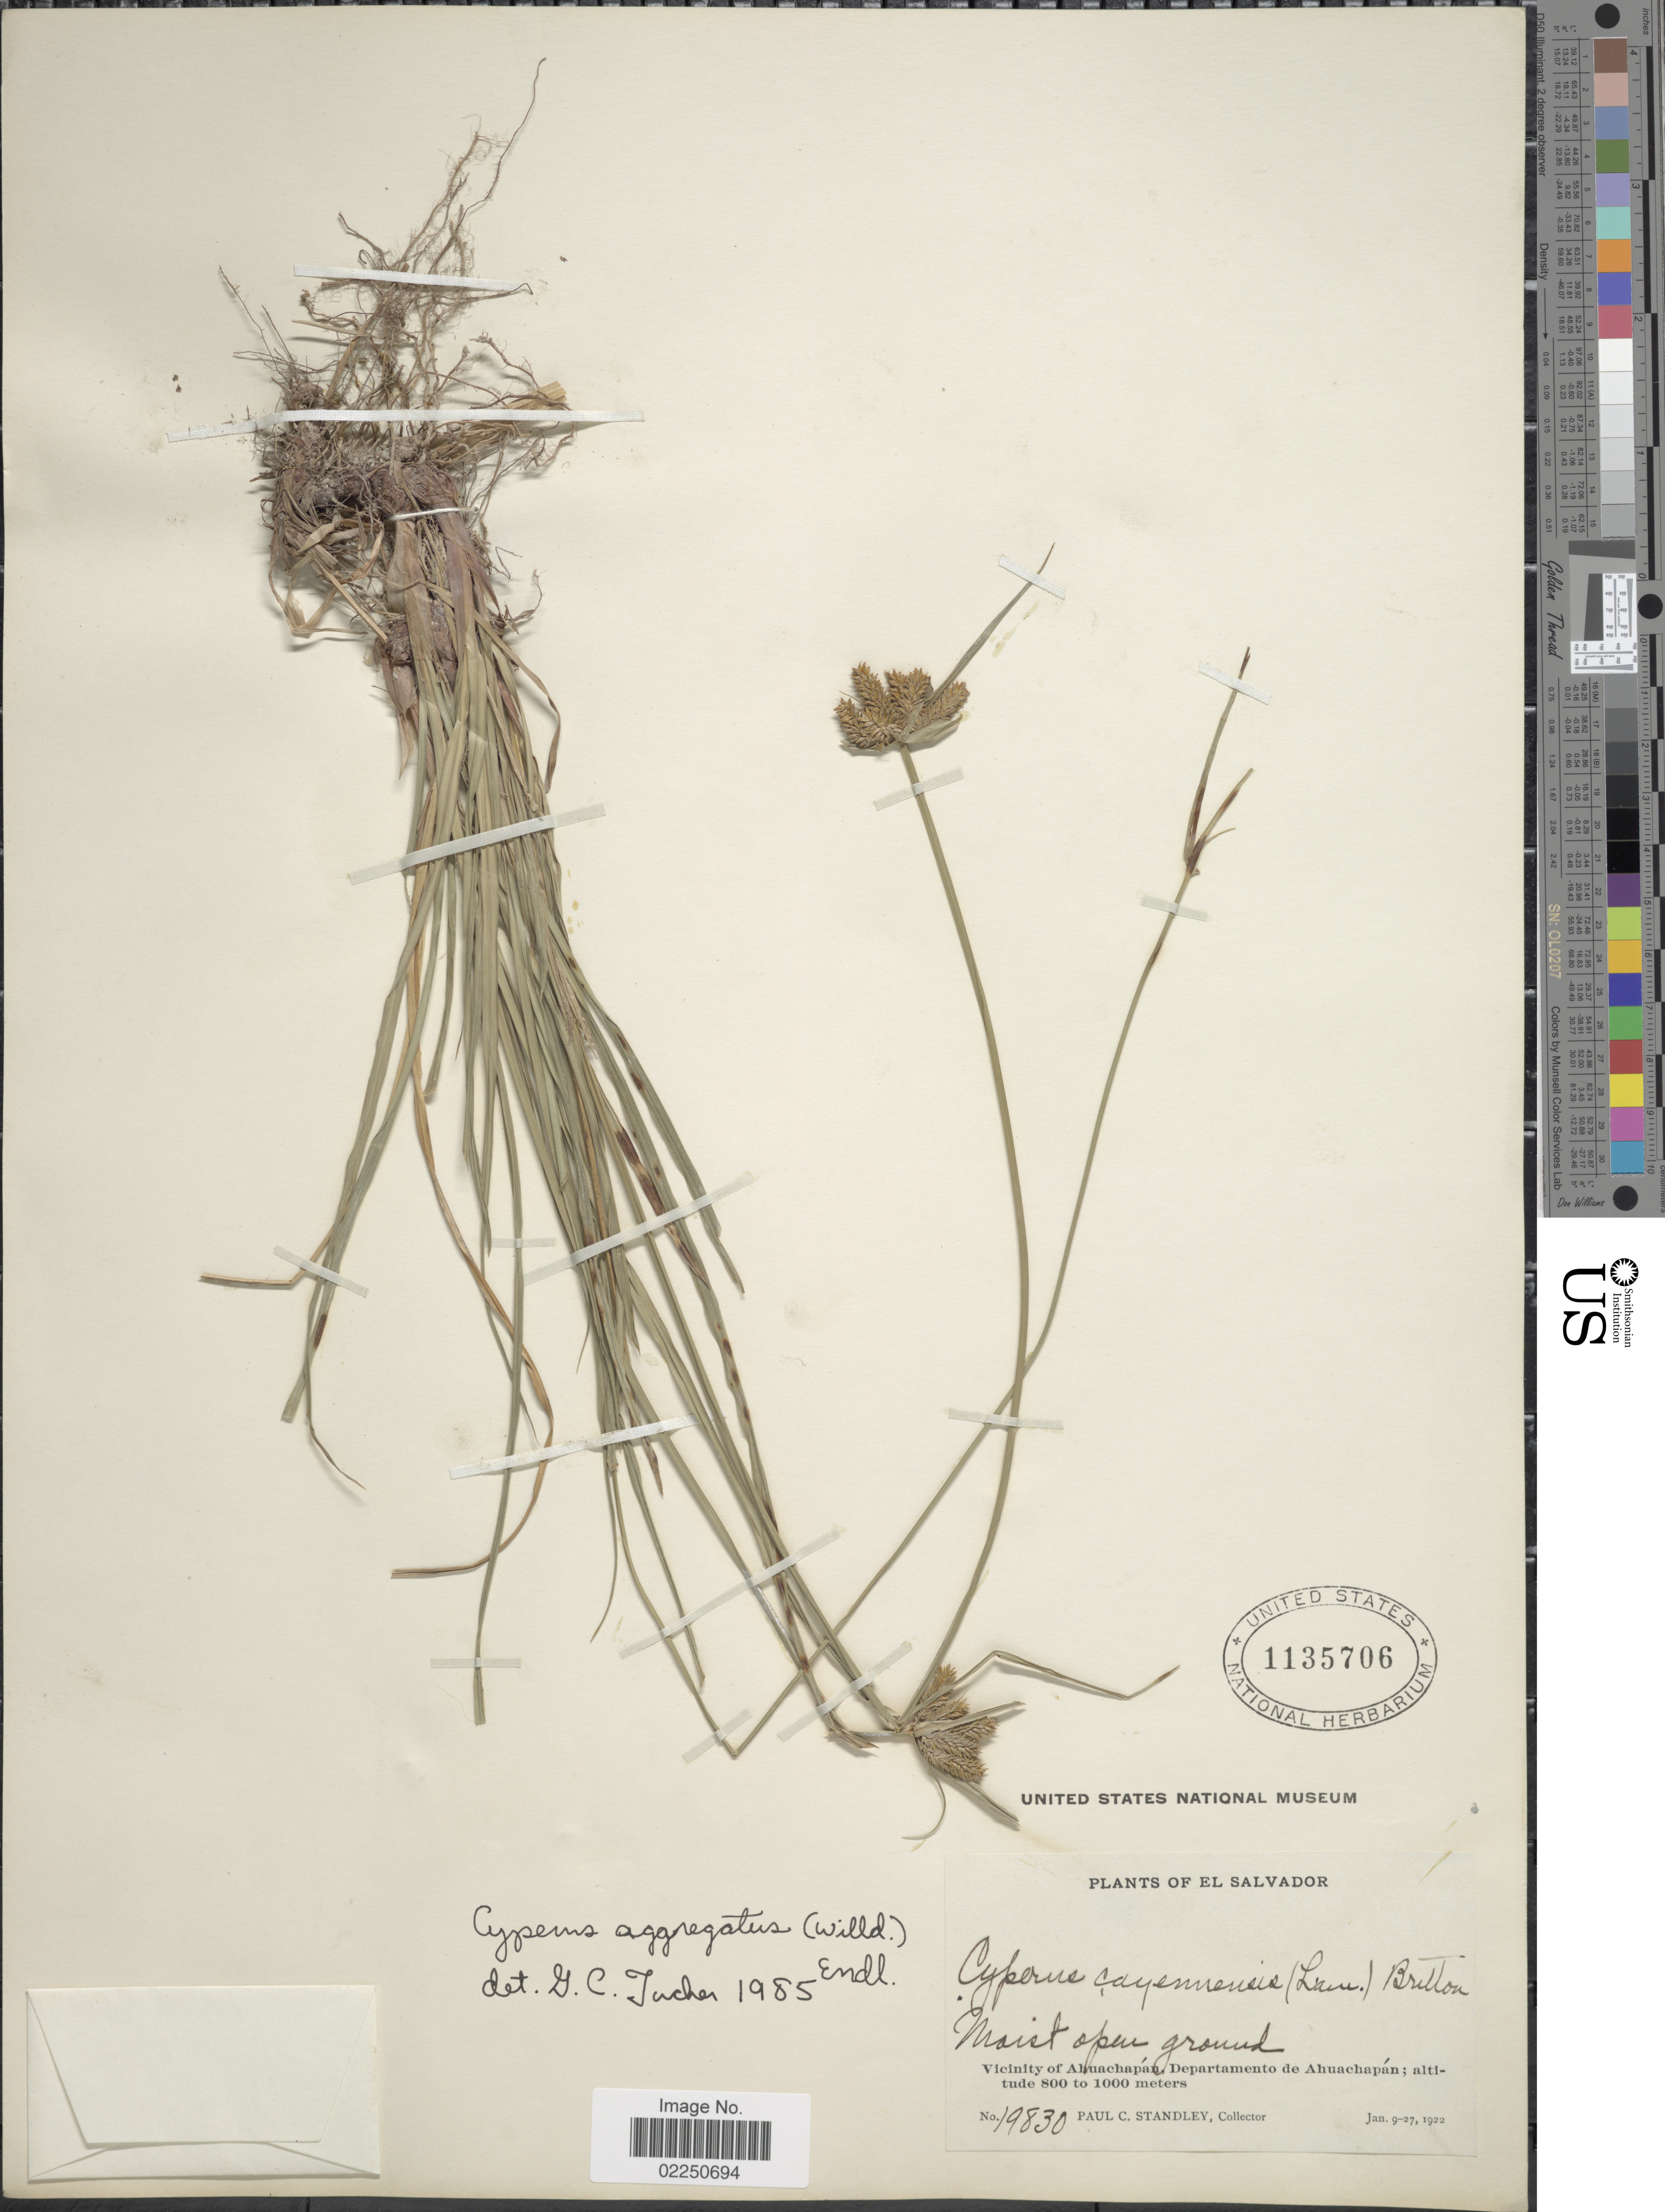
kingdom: Plantae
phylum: Tracheophyta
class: Liliopsida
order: Poales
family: Cyperaceae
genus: Cyperus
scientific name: Cyperus aggregatus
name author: (Willd.) Endl.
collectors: P. C. Standley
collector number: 19830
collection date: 1922-01-09/1922-01-27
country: El Salvador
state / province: Ahuachapan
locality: Vicinity of Ahuachapan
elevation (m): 800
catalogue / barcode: US 1135706